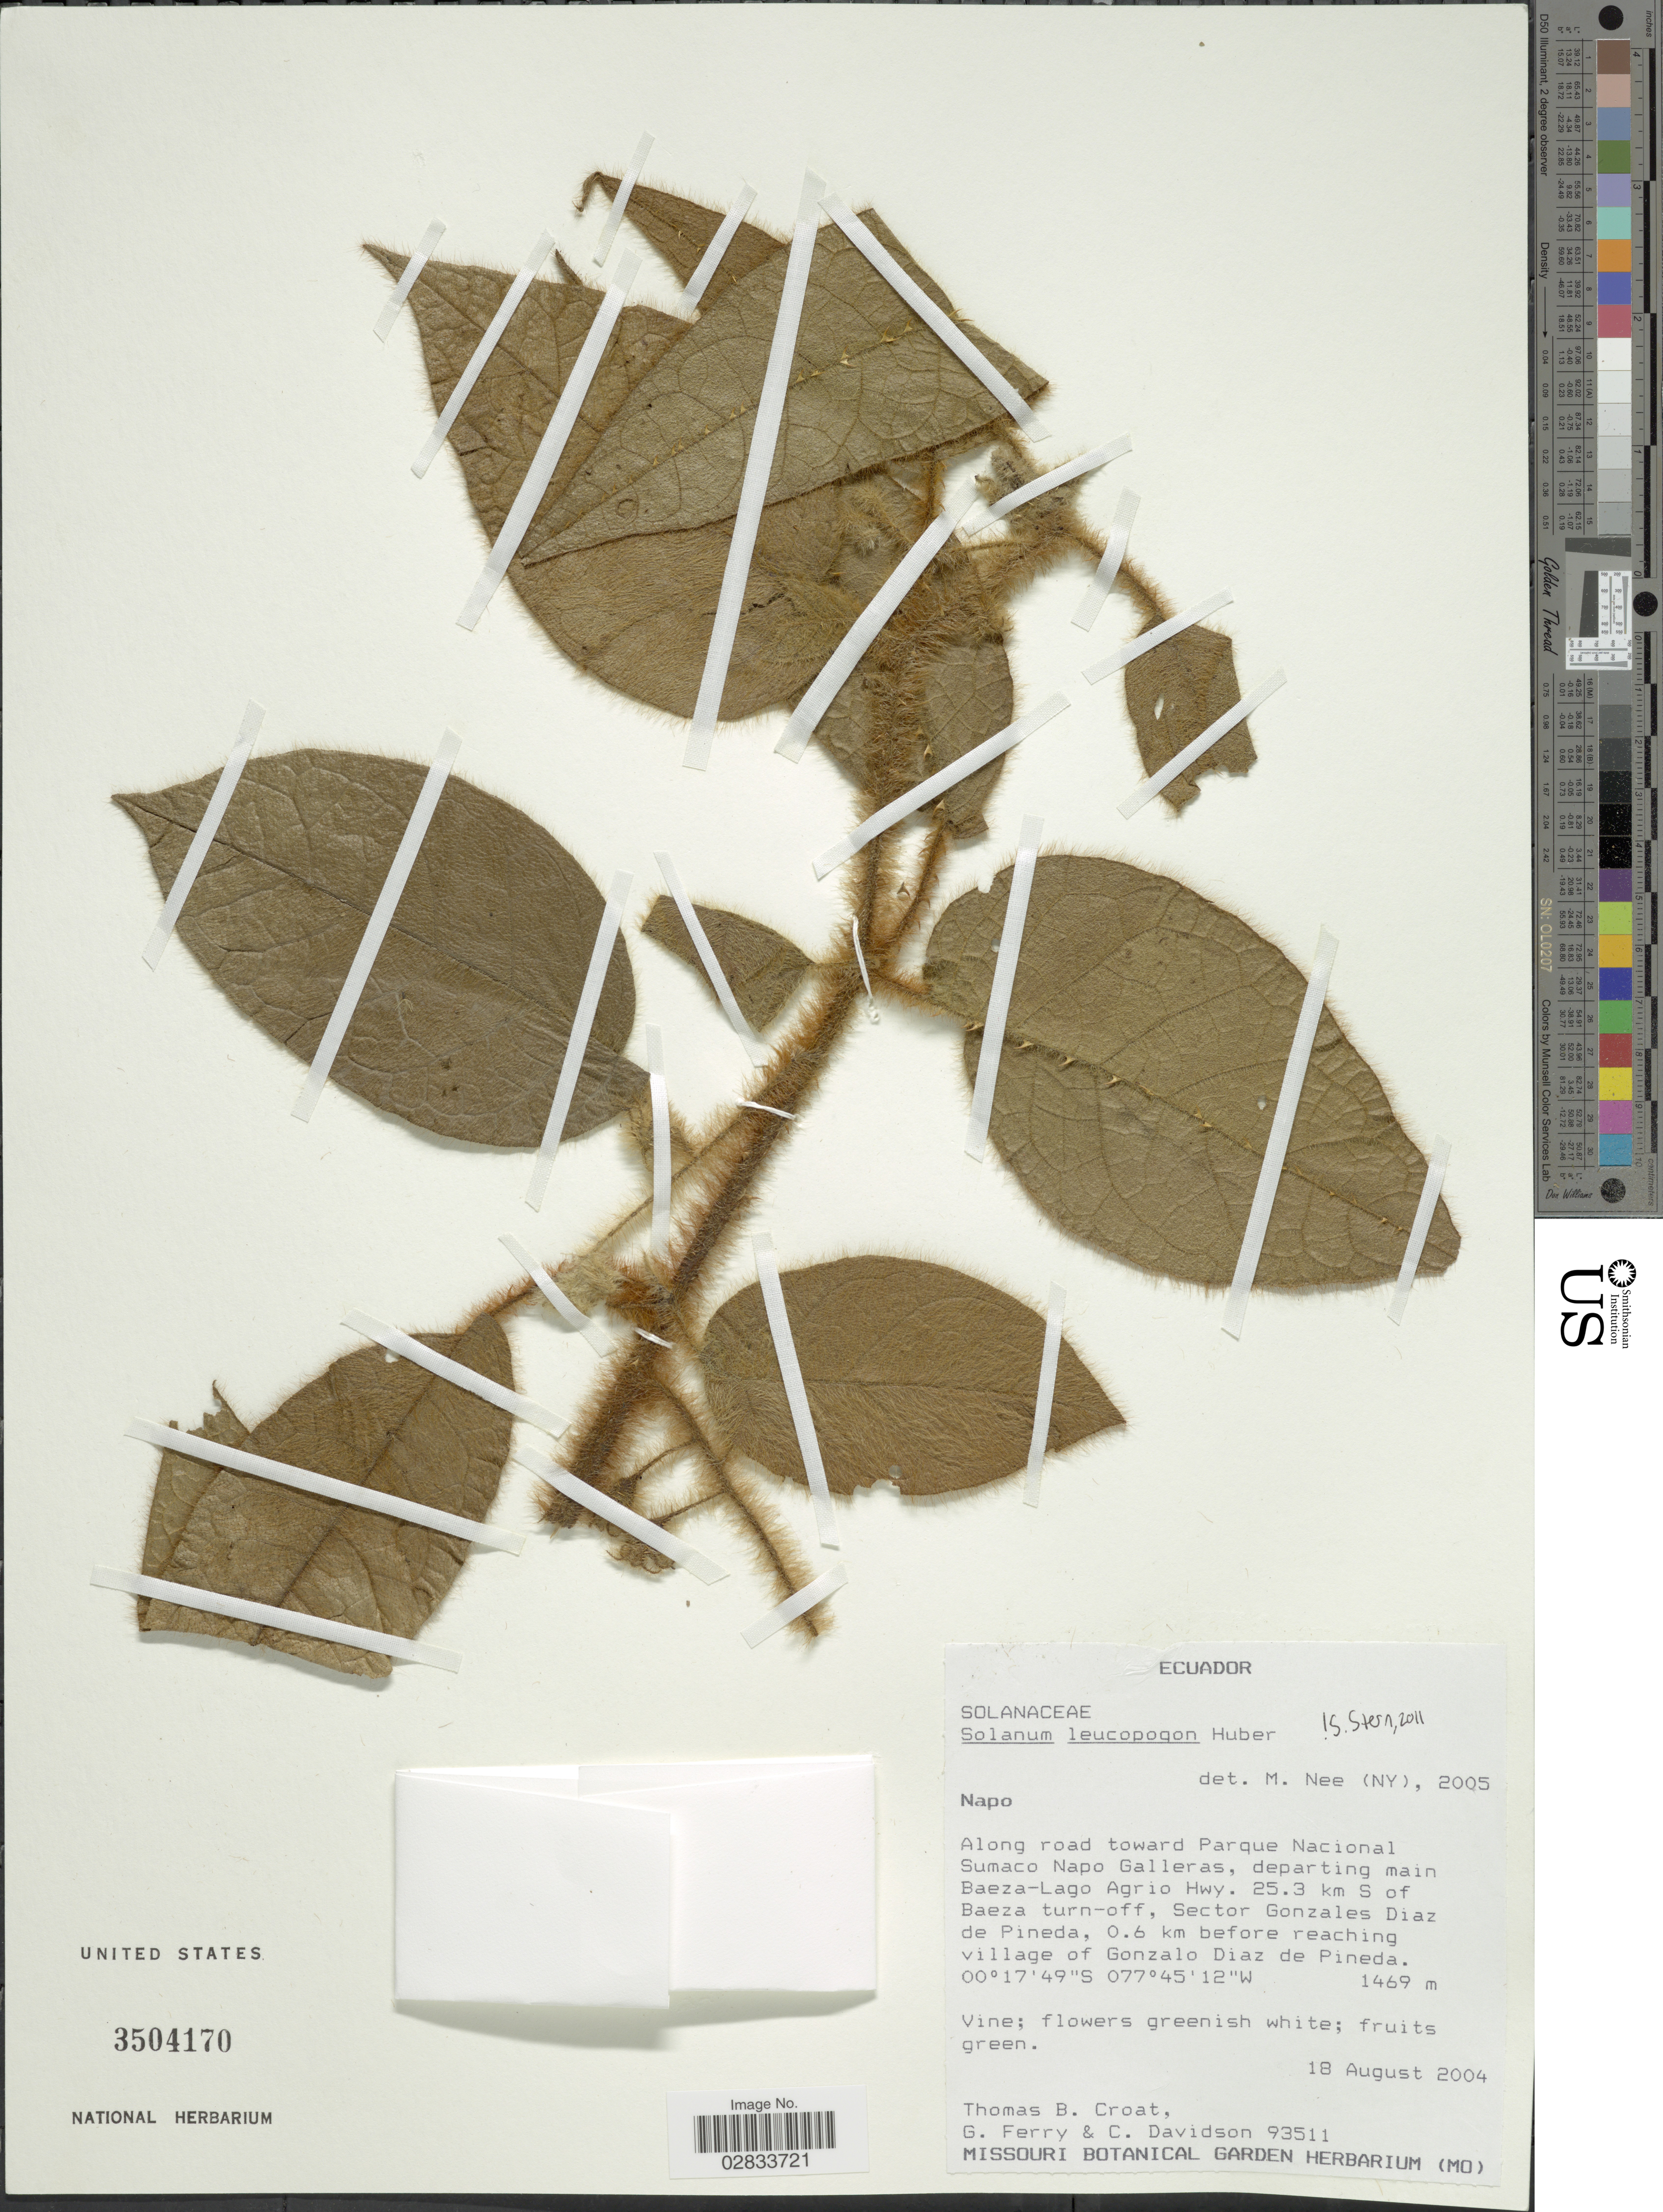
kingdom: Plantae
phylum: Tracheophyta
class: Magnoliopsida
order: Solanales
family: Solanaceae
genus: Solanum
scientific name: Solanum leucopogon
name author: Huber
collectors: T. B. Croat, G. Ferry & C. Davidson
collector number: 93511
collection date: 2004-08-18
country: Ecuador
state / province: Napo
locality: Along road toward Parque Nacional Sumaco Napo Galleras, departing main Baeza-Lago Agrio Hwy. 25.3 km S of Baeza turn-off, Sector Gonzales Diaz de Pineda, 0.6 km before reaching village of Gonzalo Diaz de Pineda.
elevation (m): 1469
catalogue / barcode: US 3504170